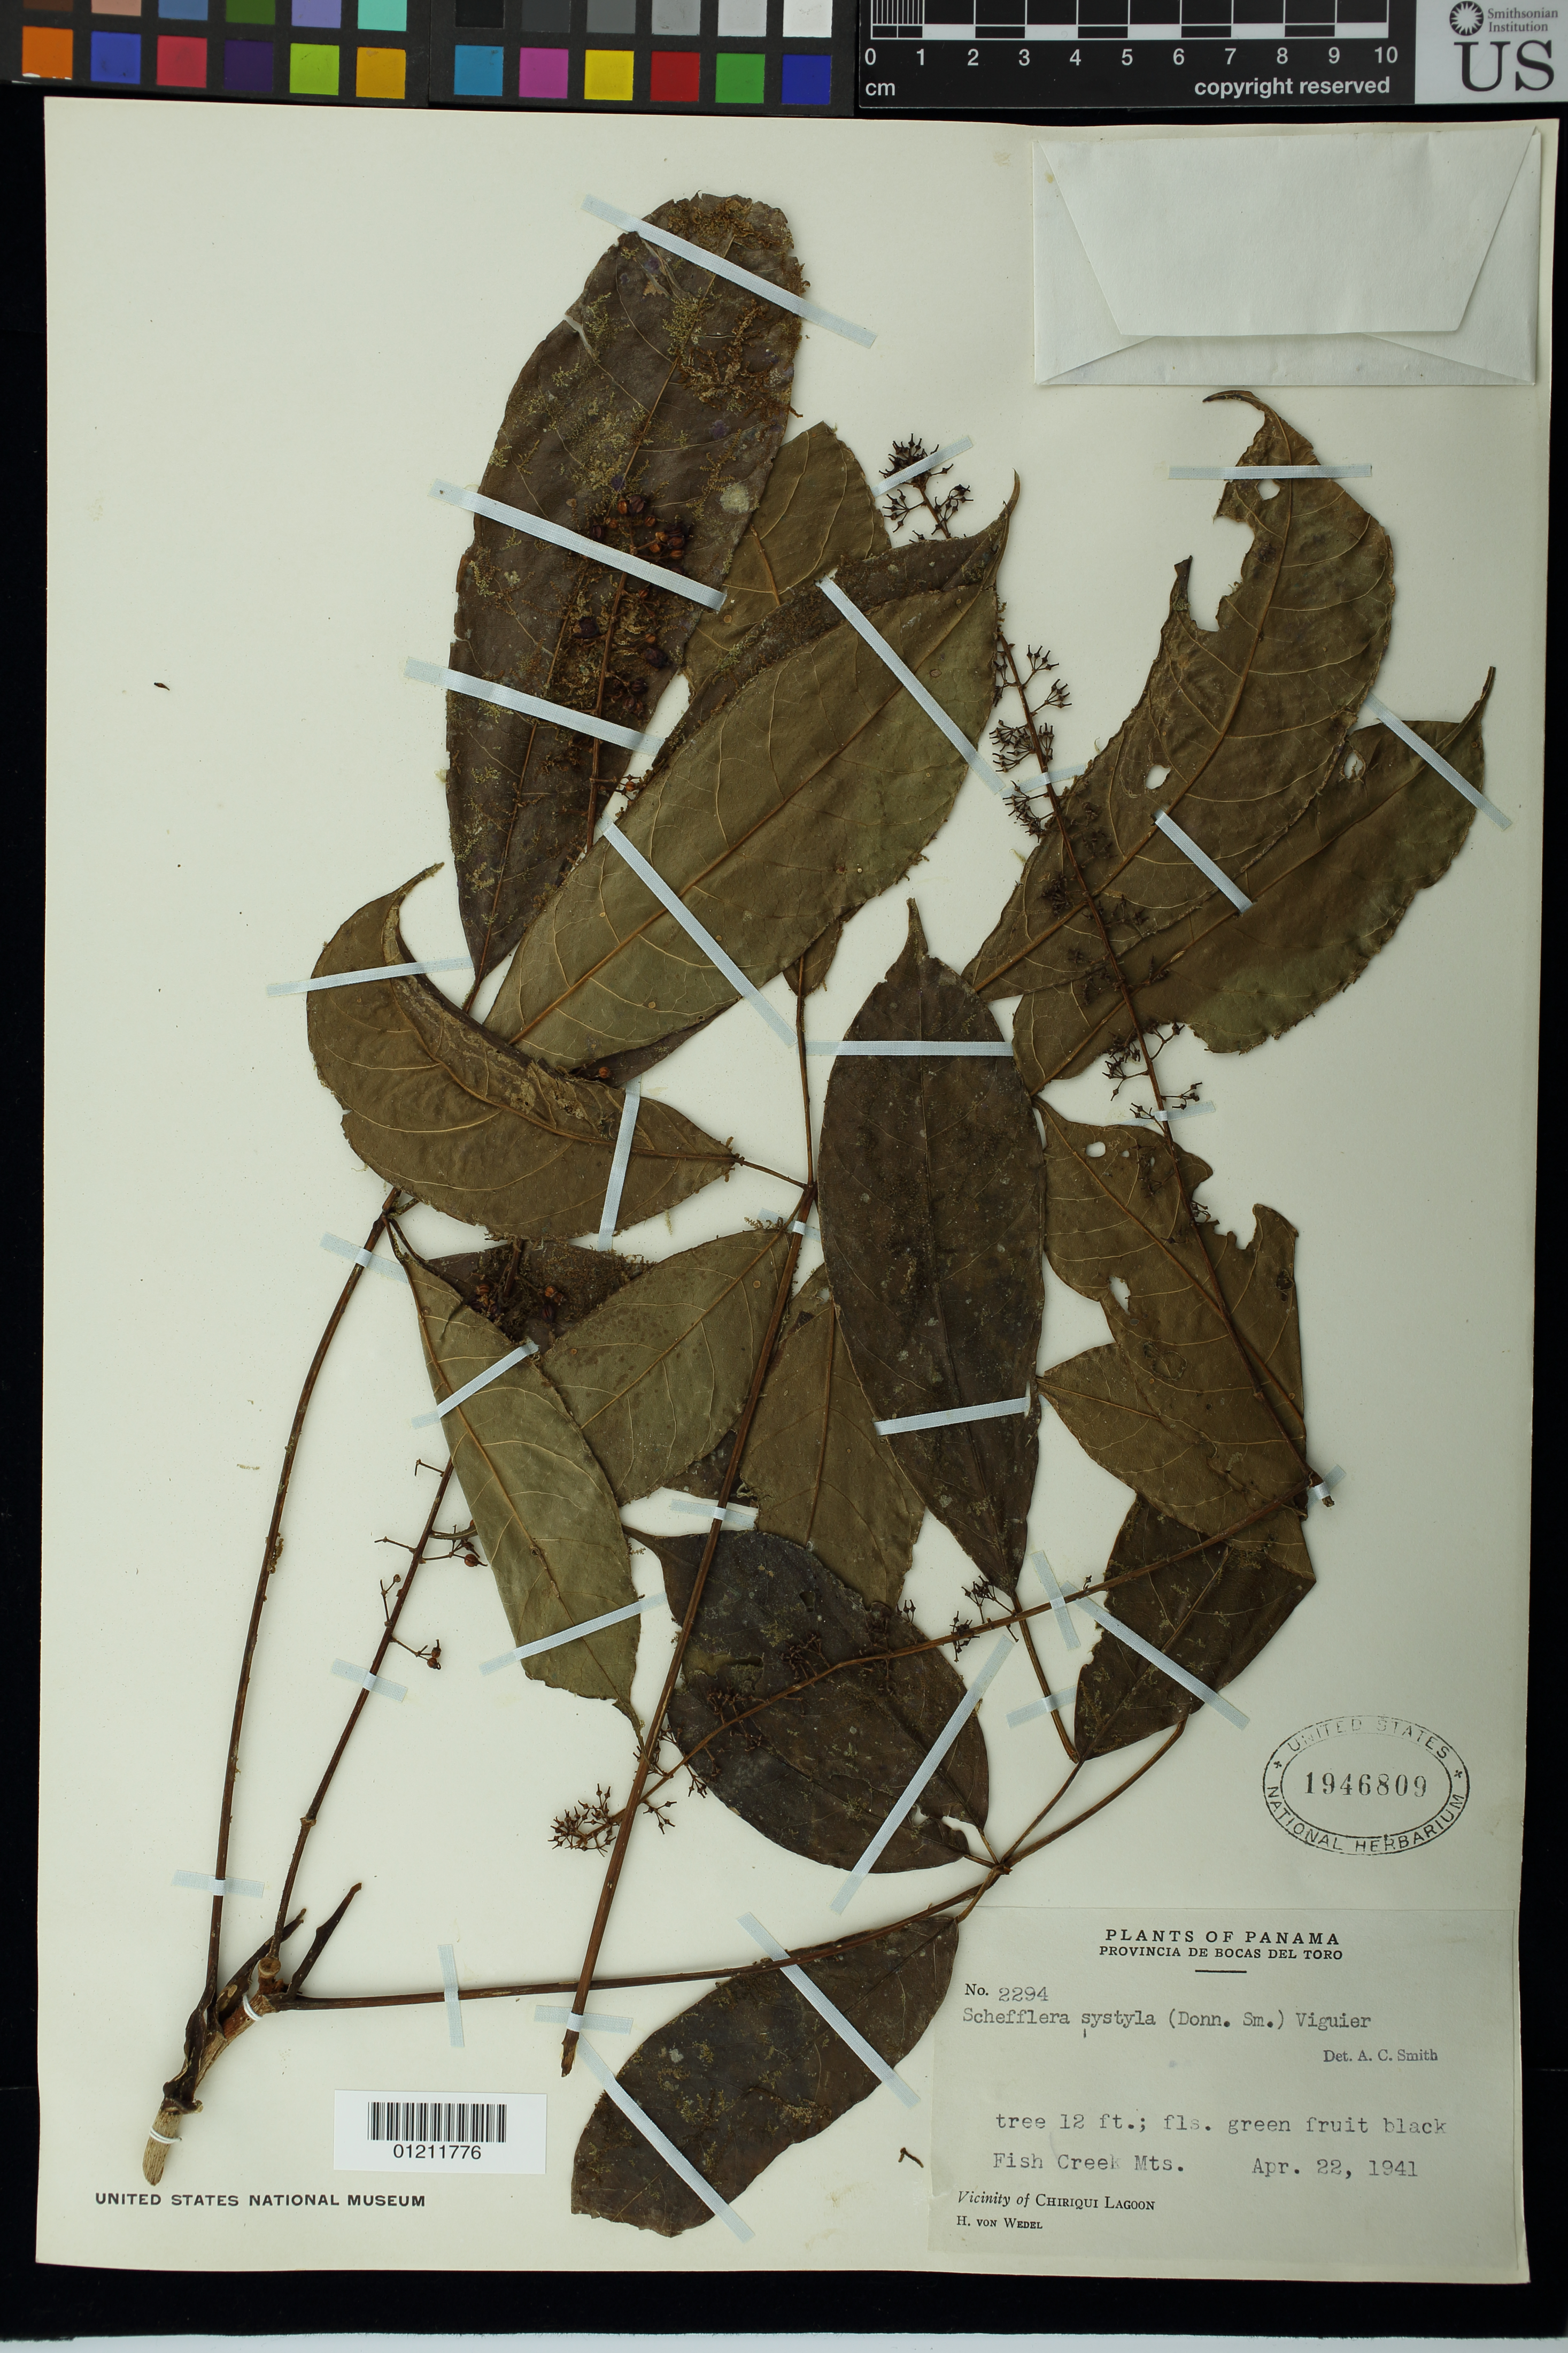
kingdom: Plantae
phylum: Tracheophyta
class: Magnoliopsida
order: Apiales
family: Araliaceae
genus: Schefflera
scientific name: Schefflera systyla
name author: (Donn. Sm.) R. Vig.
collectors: H. von Wedel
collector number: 2294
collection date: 1941-04-22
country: Panama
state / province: Bocas del Toro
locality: Fish Creek Mts. Vicinity of Chiriqui Lagoon, Bocas del Toro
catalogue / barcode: US 1946809